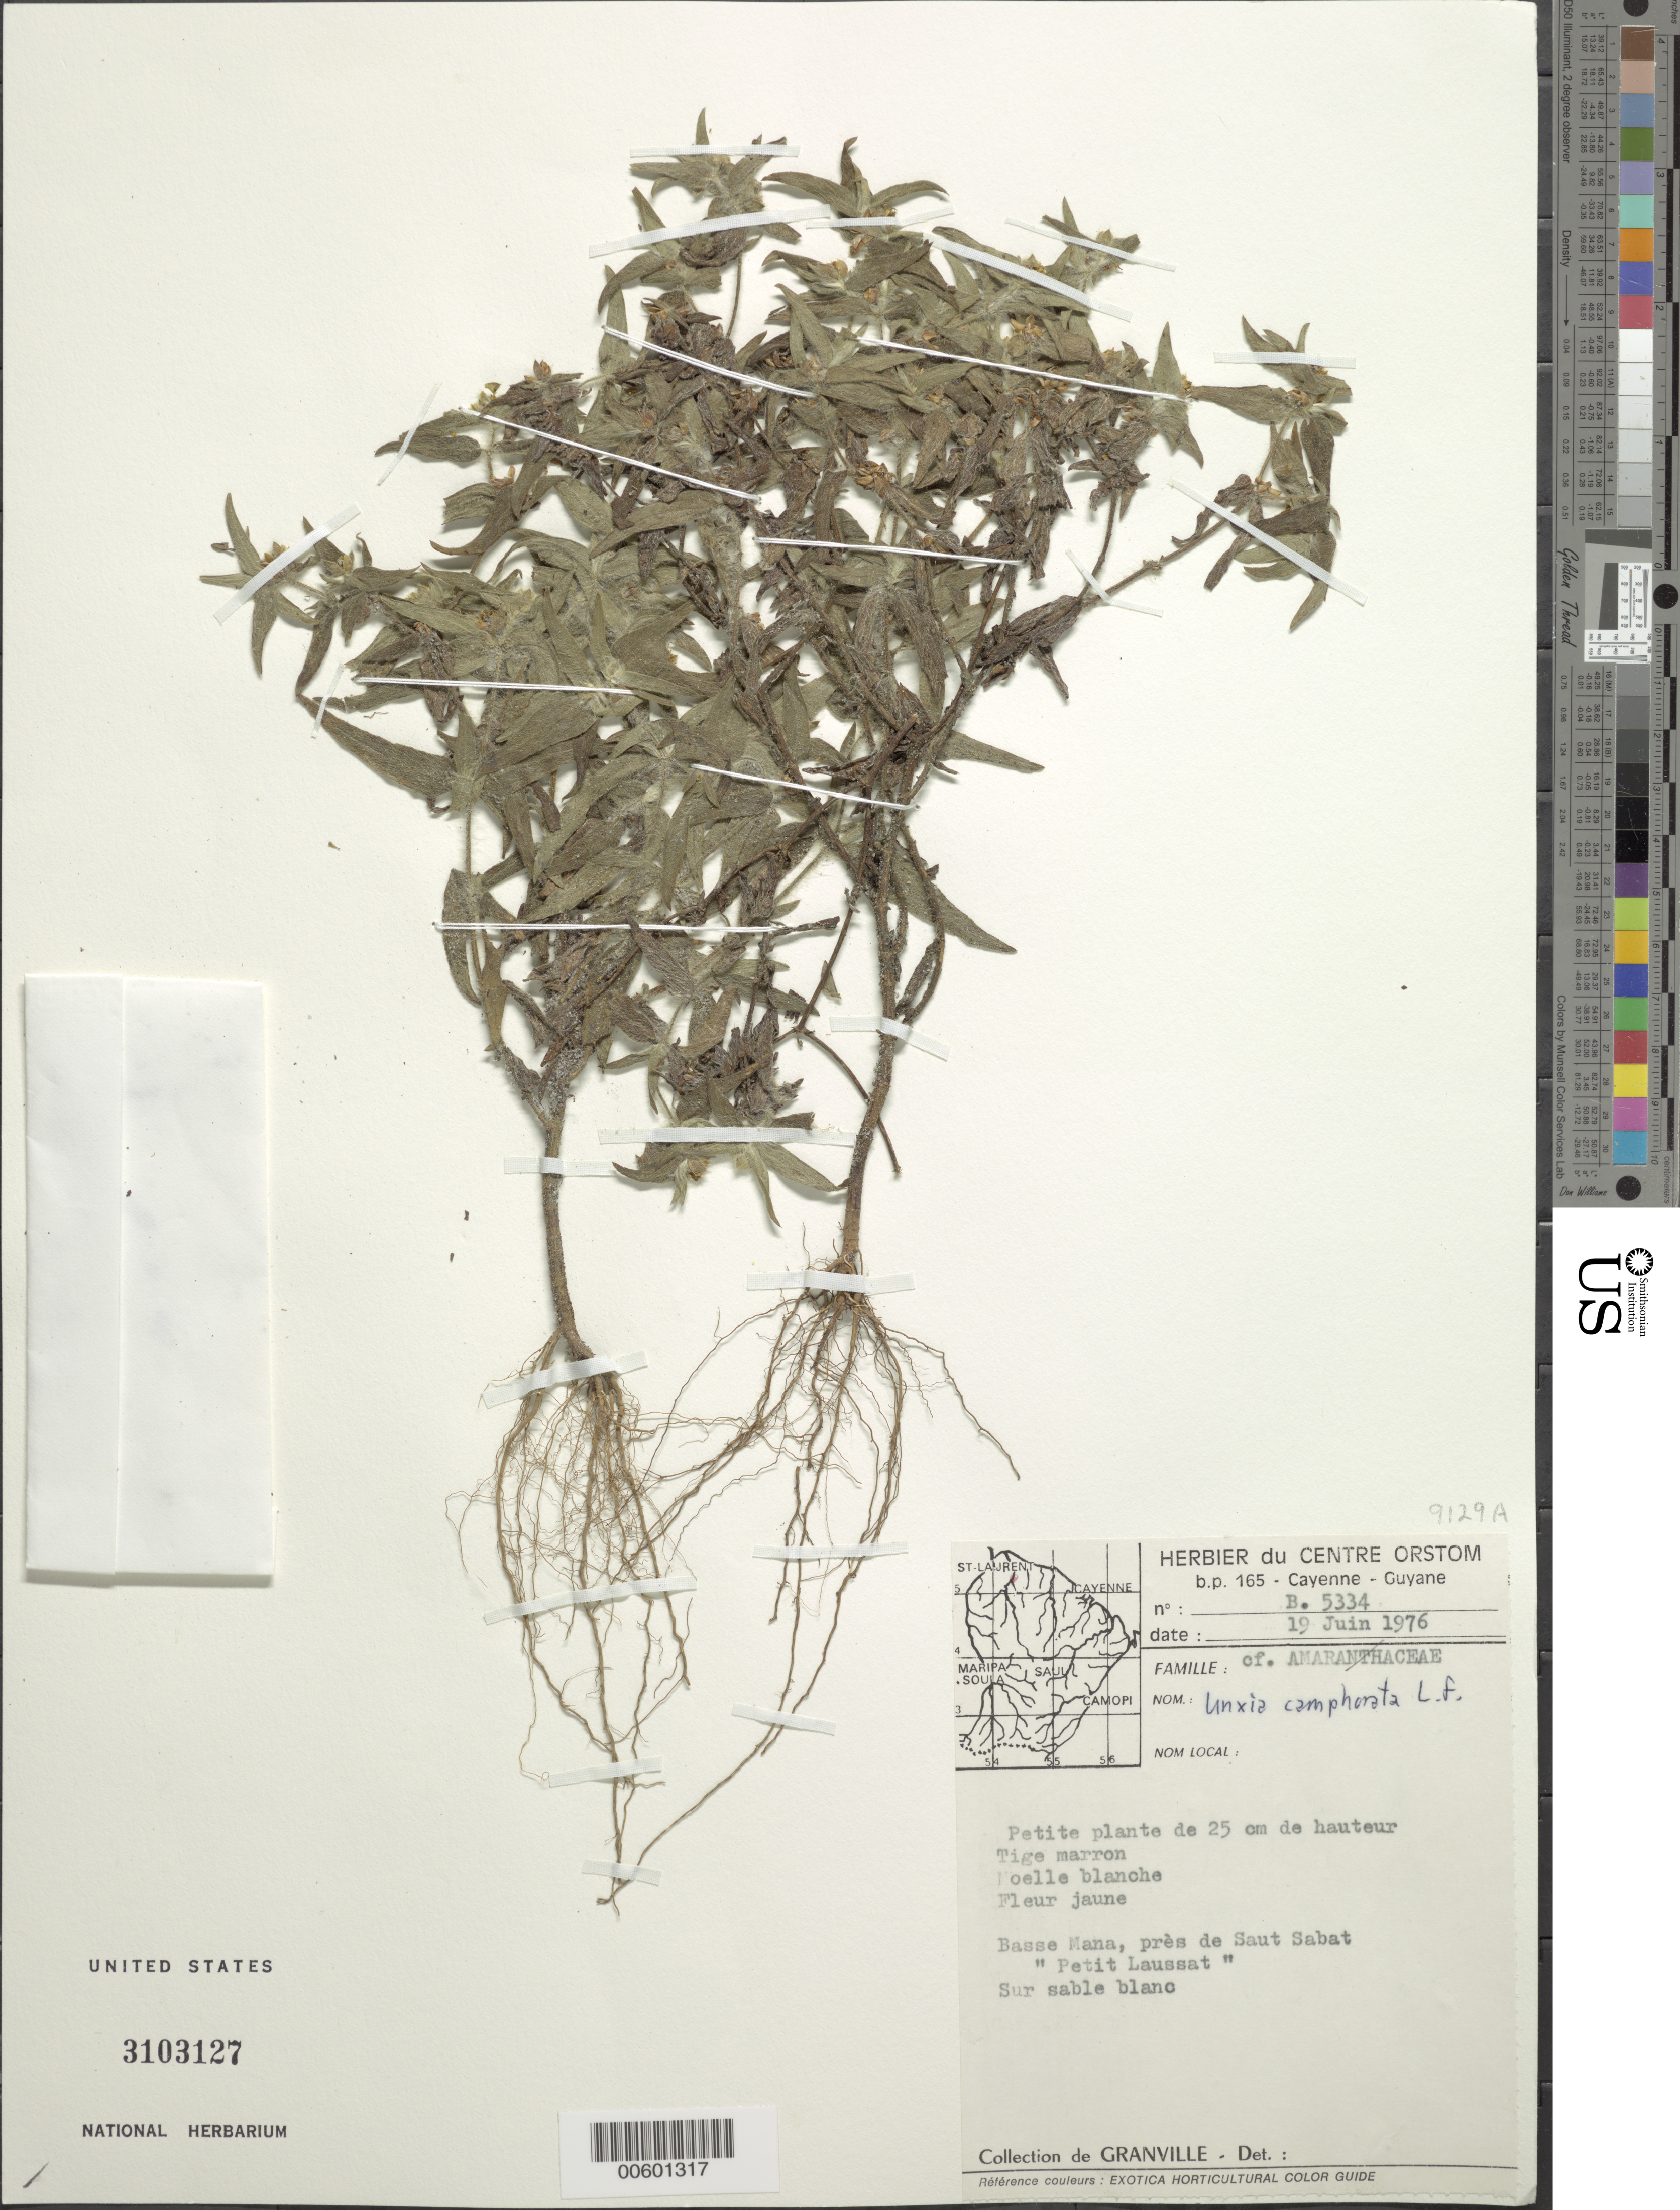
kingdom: Plantae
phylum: Tracheophyta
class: Magnoliopsida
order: Asterales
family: Asteraceae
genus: Unxia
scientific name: Unxia camphorata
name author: L. f.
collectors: J.-J. de Granville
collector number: B 5334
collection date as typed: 19-Jun-76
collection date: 1976-06-19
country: French Guiana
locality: Basse Mana, prés de Saut Sabat 'Petit Laussat'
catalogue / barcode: US 3103127